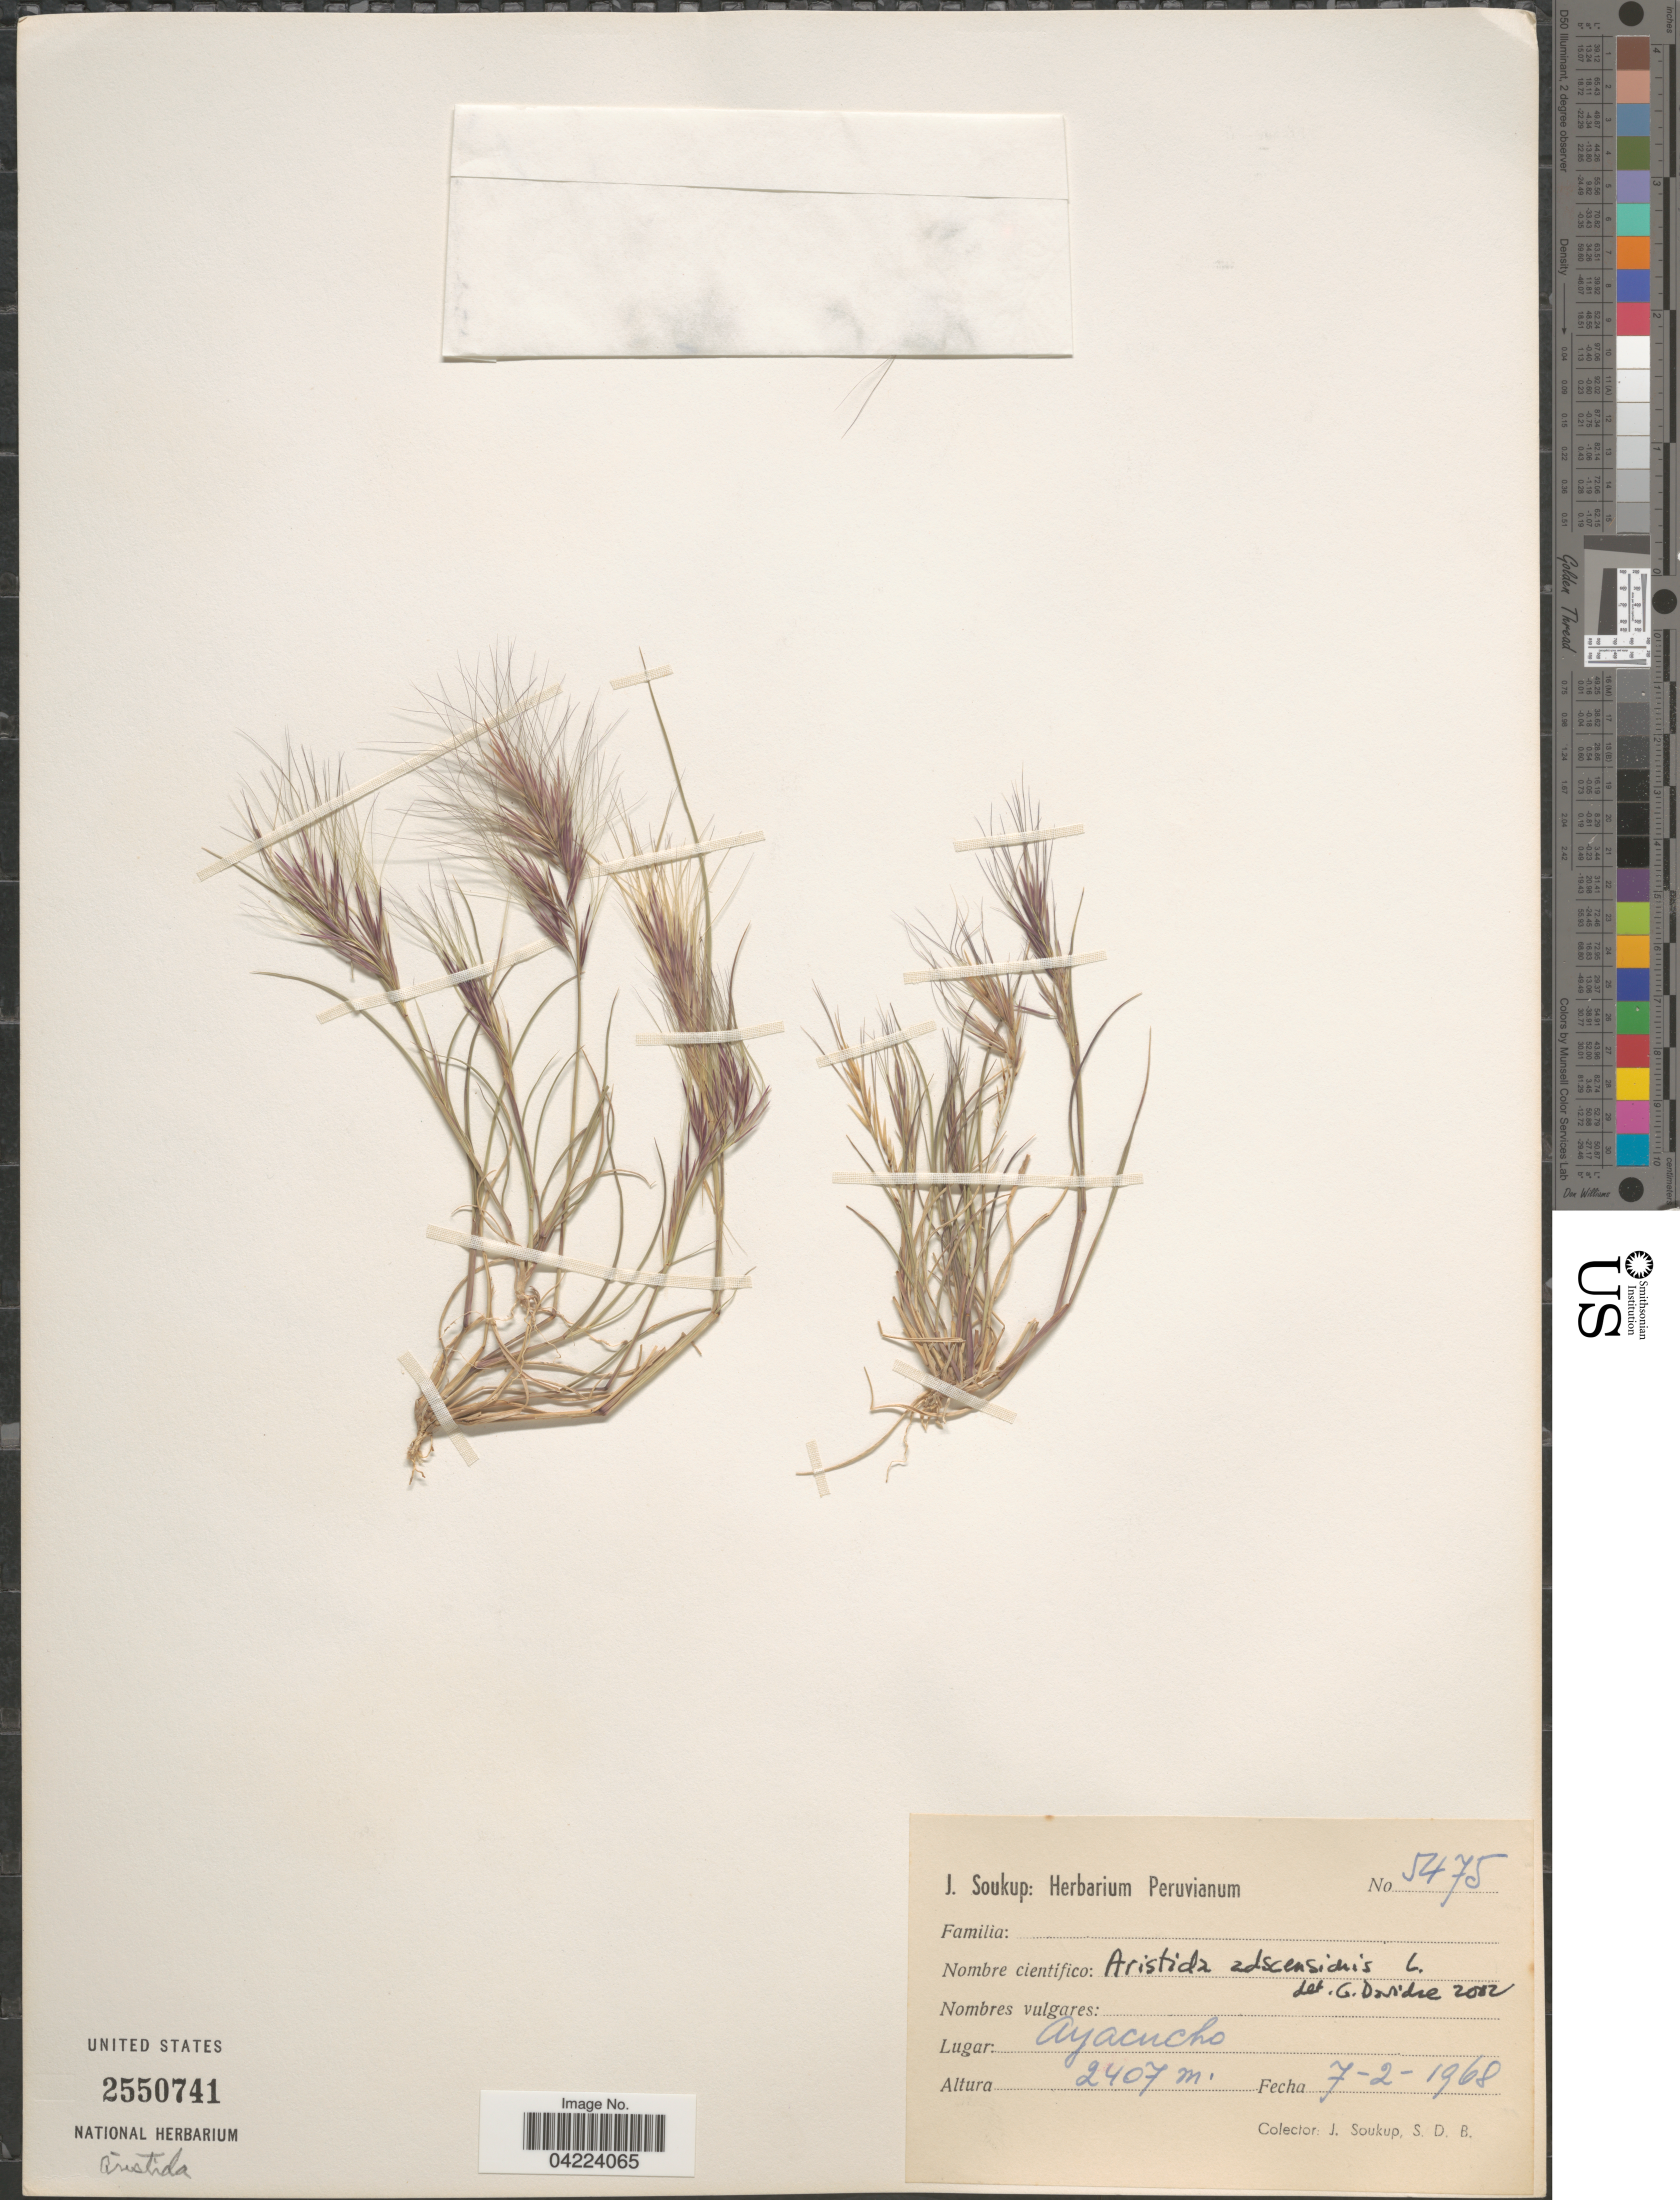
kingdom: Plantae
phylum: Tracheophyta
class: Liliopsida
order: Poales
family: Poaceae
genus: Aristida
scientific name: Aristida adscensionis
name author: L.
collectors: J. Soukup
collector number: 5475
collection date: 1968-02-07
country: Peru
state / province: Ayacucho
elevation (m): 2407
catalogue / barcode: US 2550741